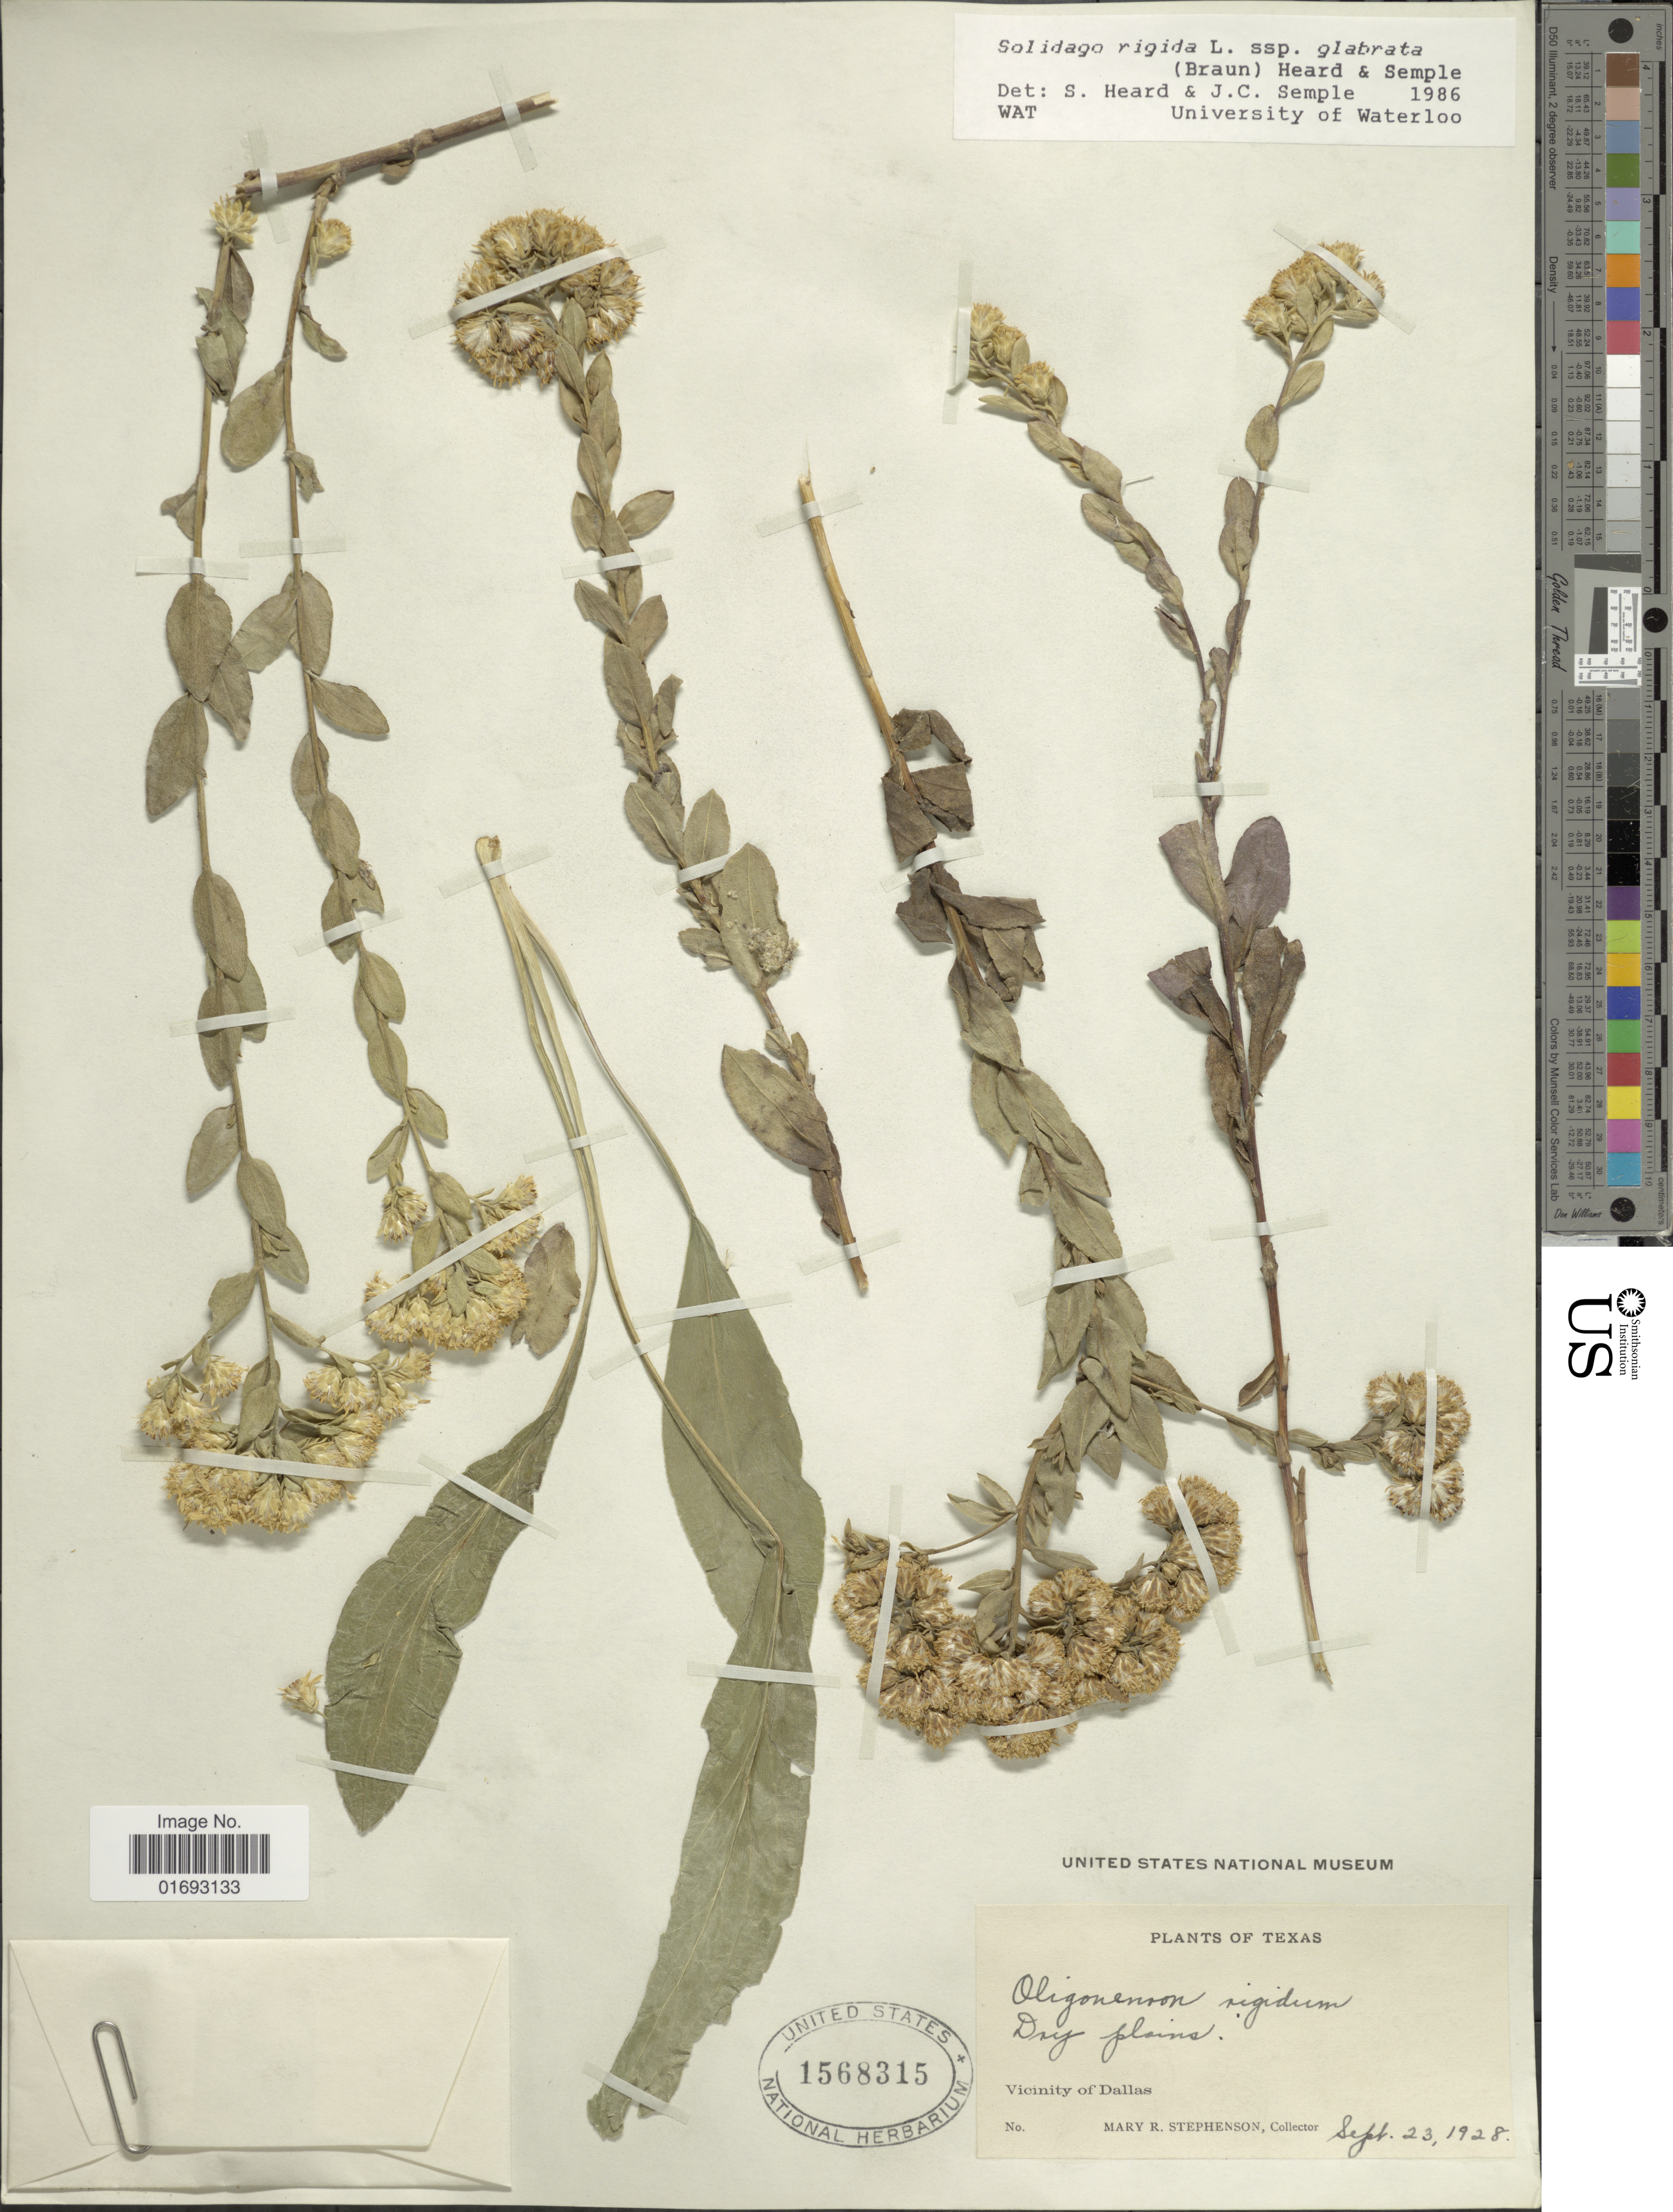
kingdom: Plantae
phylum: Tracheophyta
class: Magnoliopsida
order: Asterales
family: Asteraceae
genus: Oligoneuron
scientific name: Oligoneuron rigidum var. glabrata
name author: (E.L. Braun) G.L. Nesom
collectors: M. Stephenson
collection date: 1928-09-23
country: United States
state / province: Texas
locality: Dry plains, Vicinity of Dallas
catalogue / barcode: US 1568315